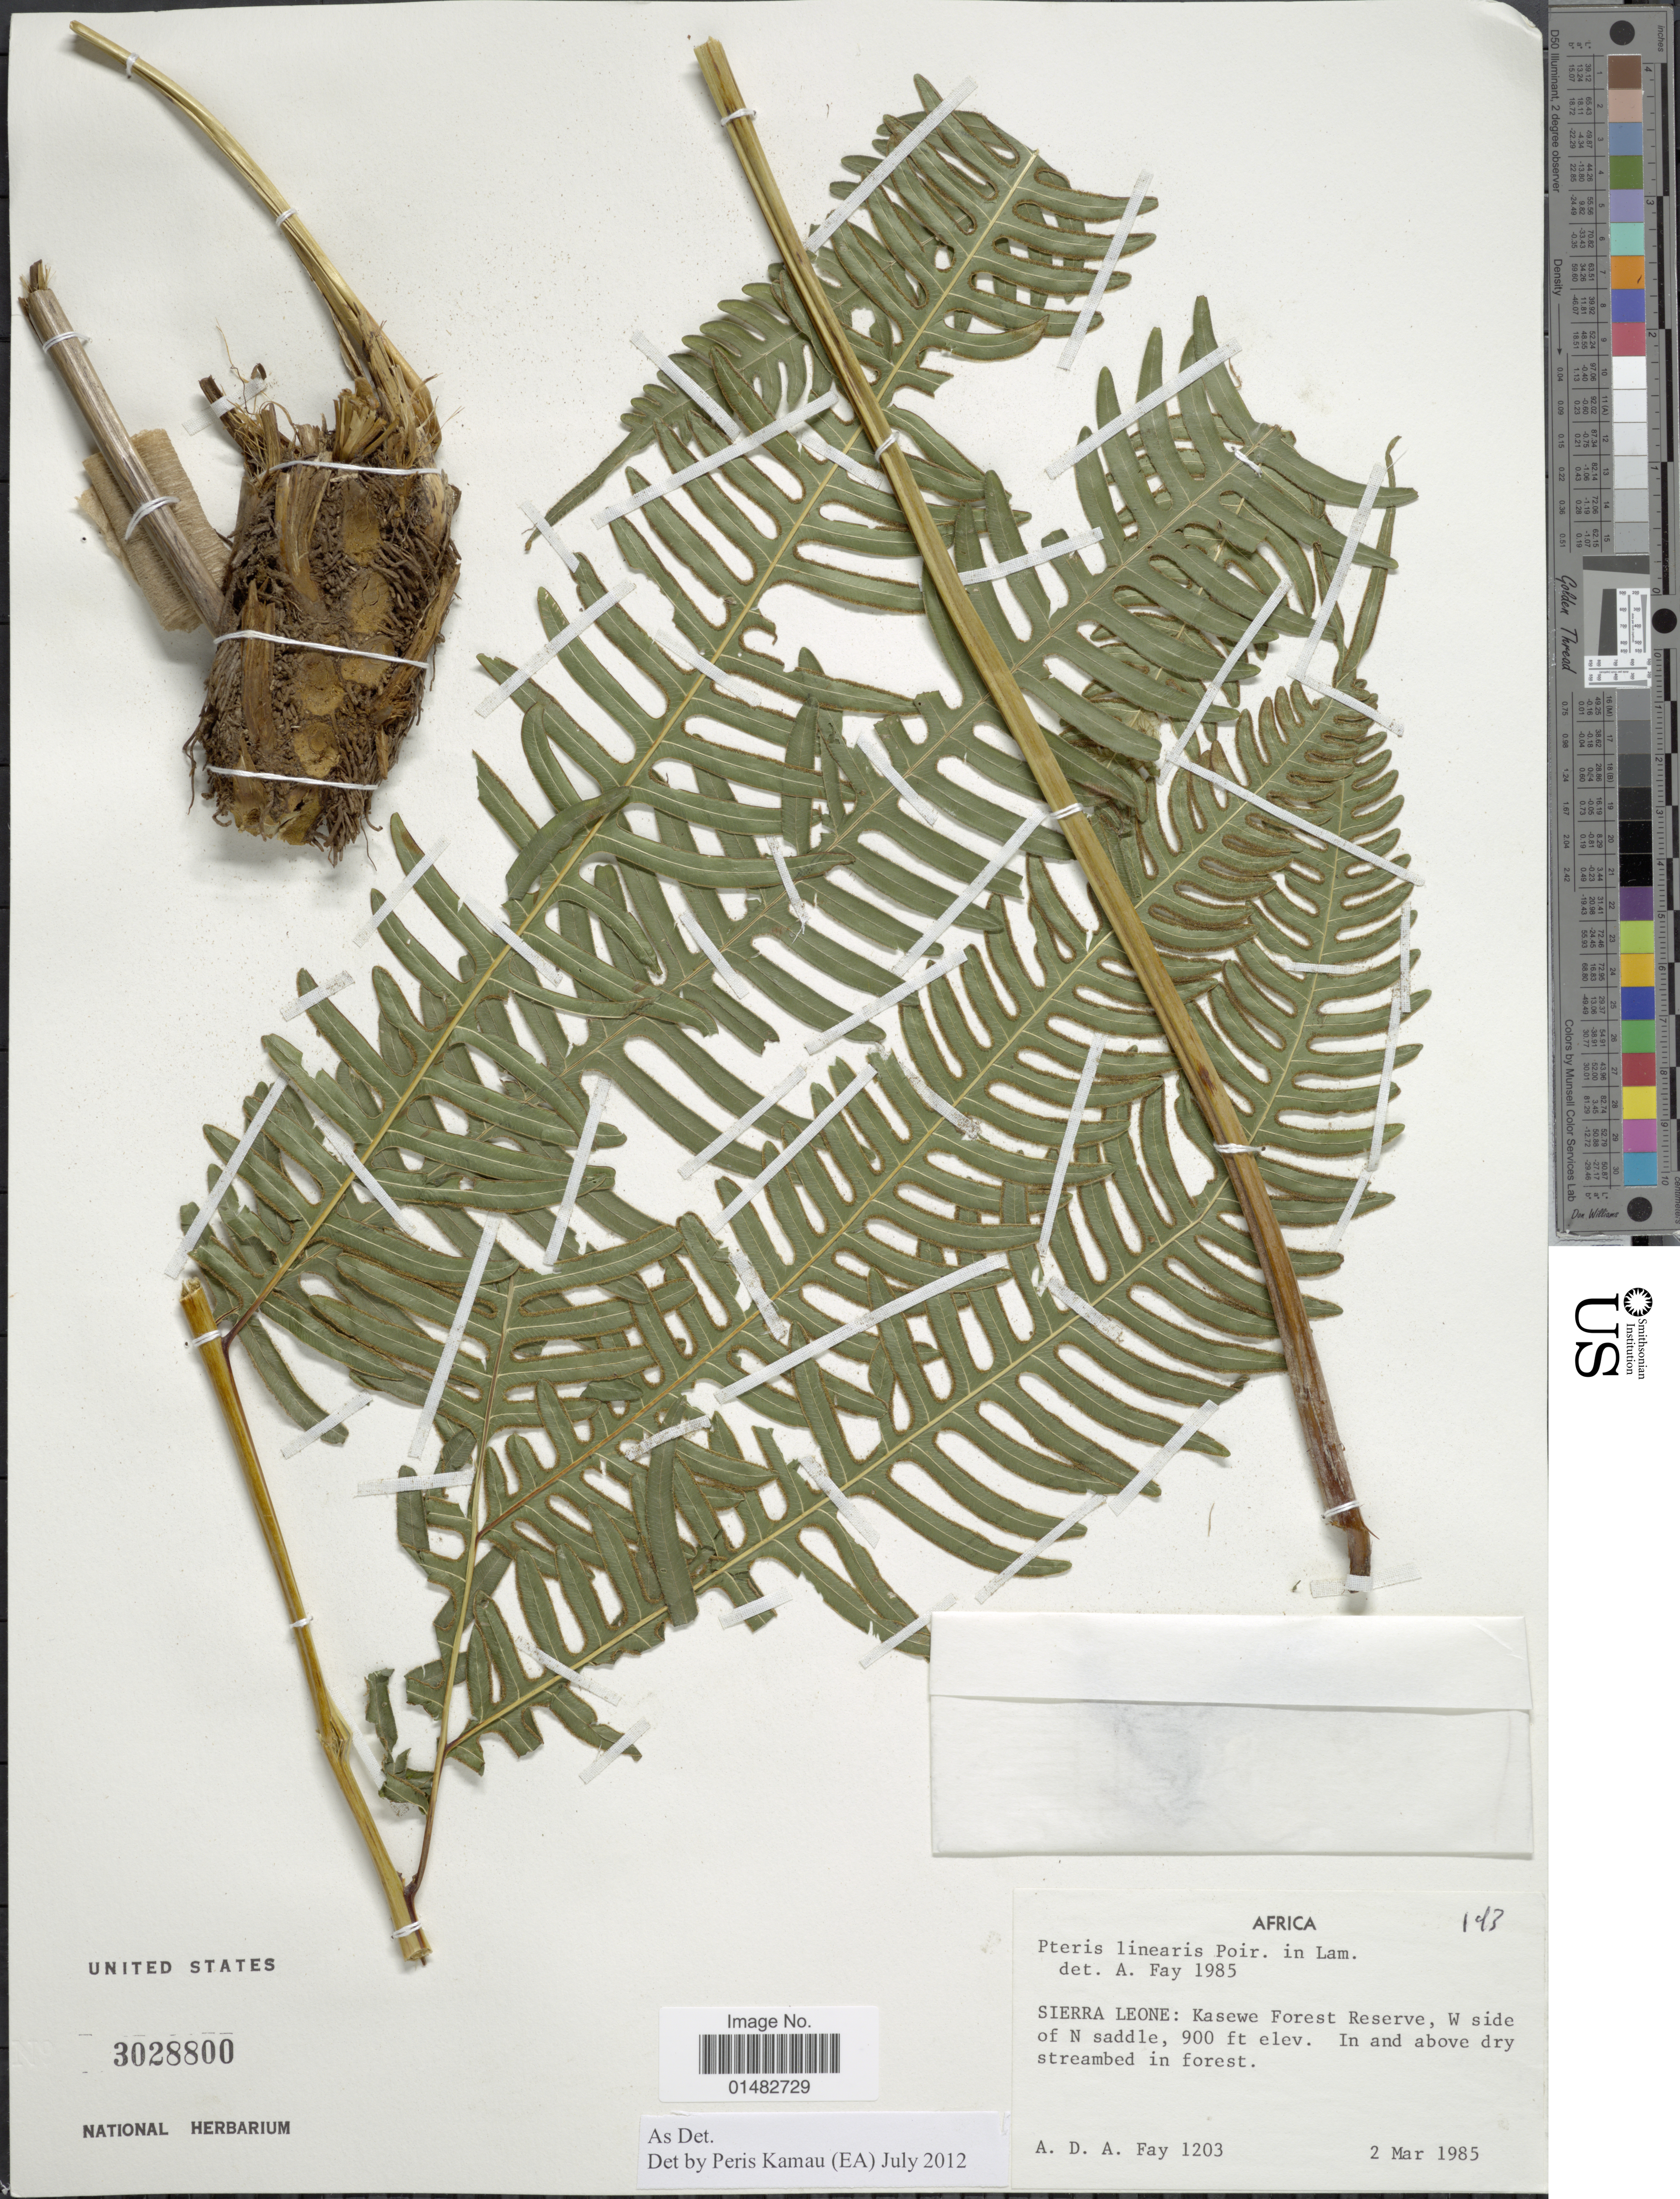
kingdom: Plantae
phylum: Tracheophyta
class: Polypodiopsida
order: Polypodiales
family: Pteridaceae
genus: Pteris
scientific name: Pteris linearis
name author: Poir.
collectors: A. Fay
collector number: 1203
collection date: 1985-03-02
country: Sierra Leone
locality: Sierra Leone: Kasewe Forest Reserve, W. side of N saddle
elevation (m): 274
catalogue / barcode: US 3028800